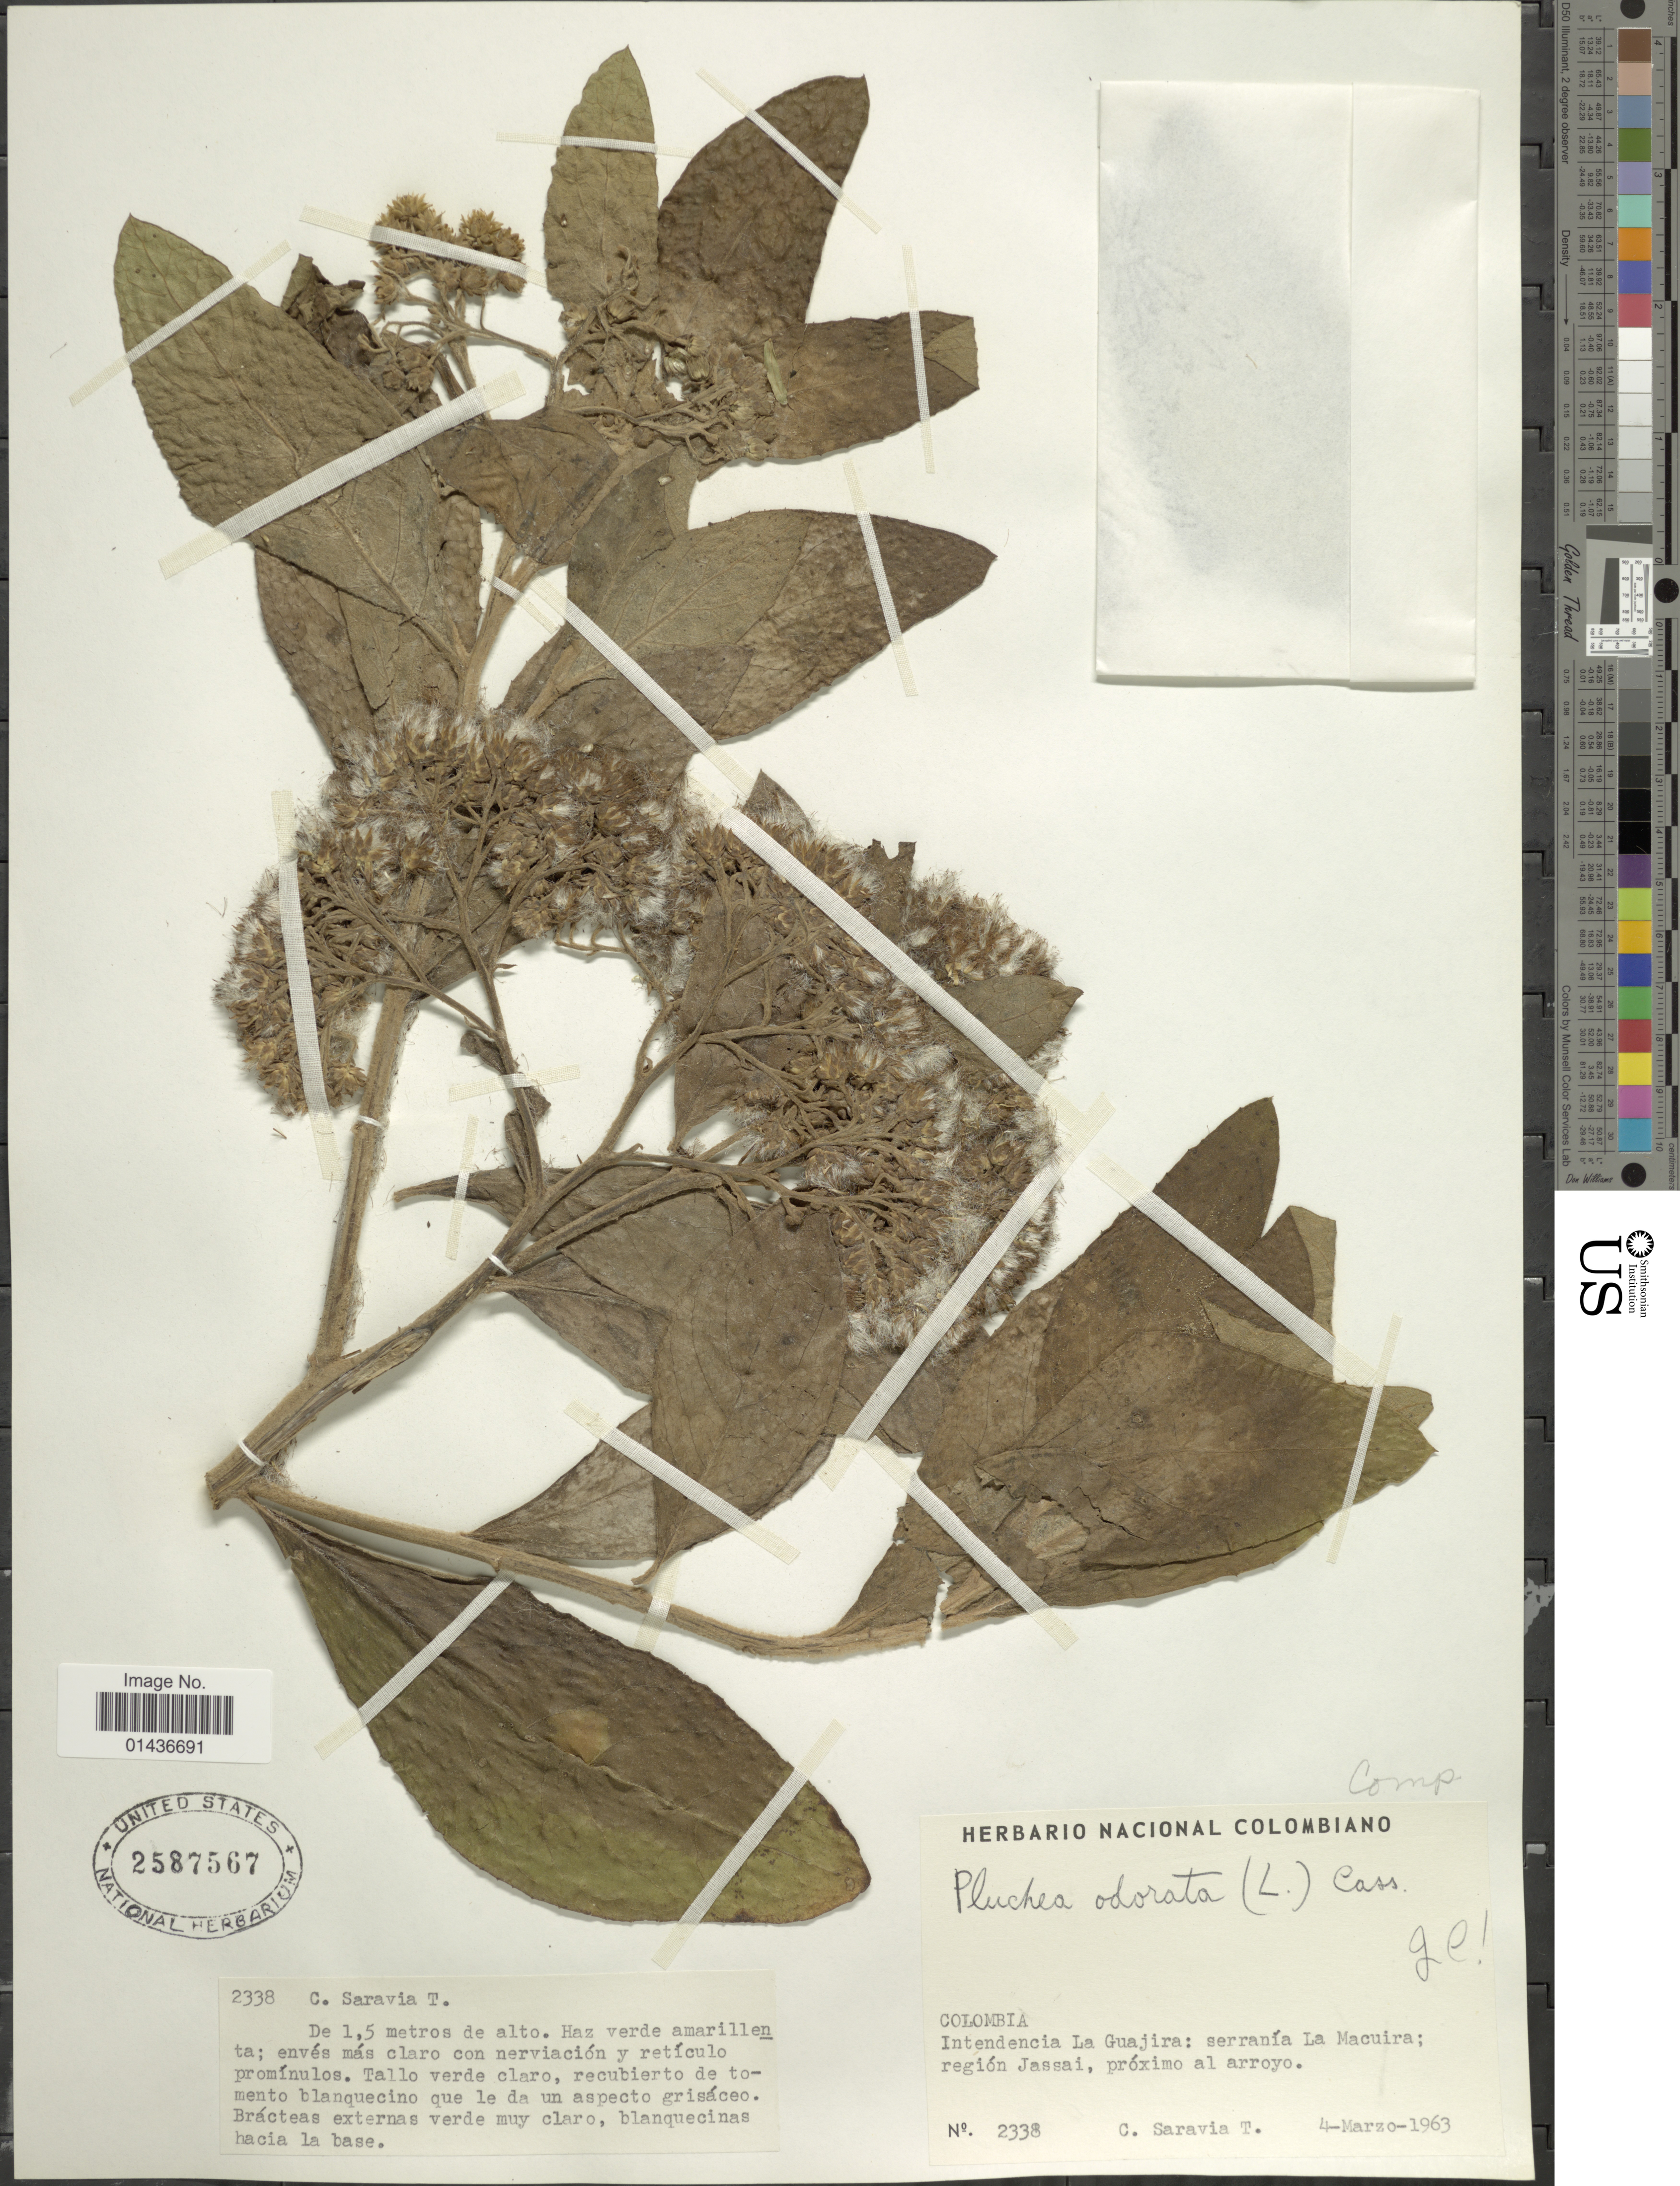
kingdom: Plantae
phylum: Tracheophyta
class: Magnoliopsida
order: Asterales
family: Asteraceae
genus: Pluchea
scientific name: Pluchea carolinensis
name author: (Jacq.) D. Don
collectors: C. Saravia T.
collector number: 2338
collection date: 1963-03-04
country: Colombia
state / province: La Guajira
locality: Intendencia La Guajira: serrania La Macuira, region Jassai, proximo al arroyo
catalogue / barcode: US 2587567